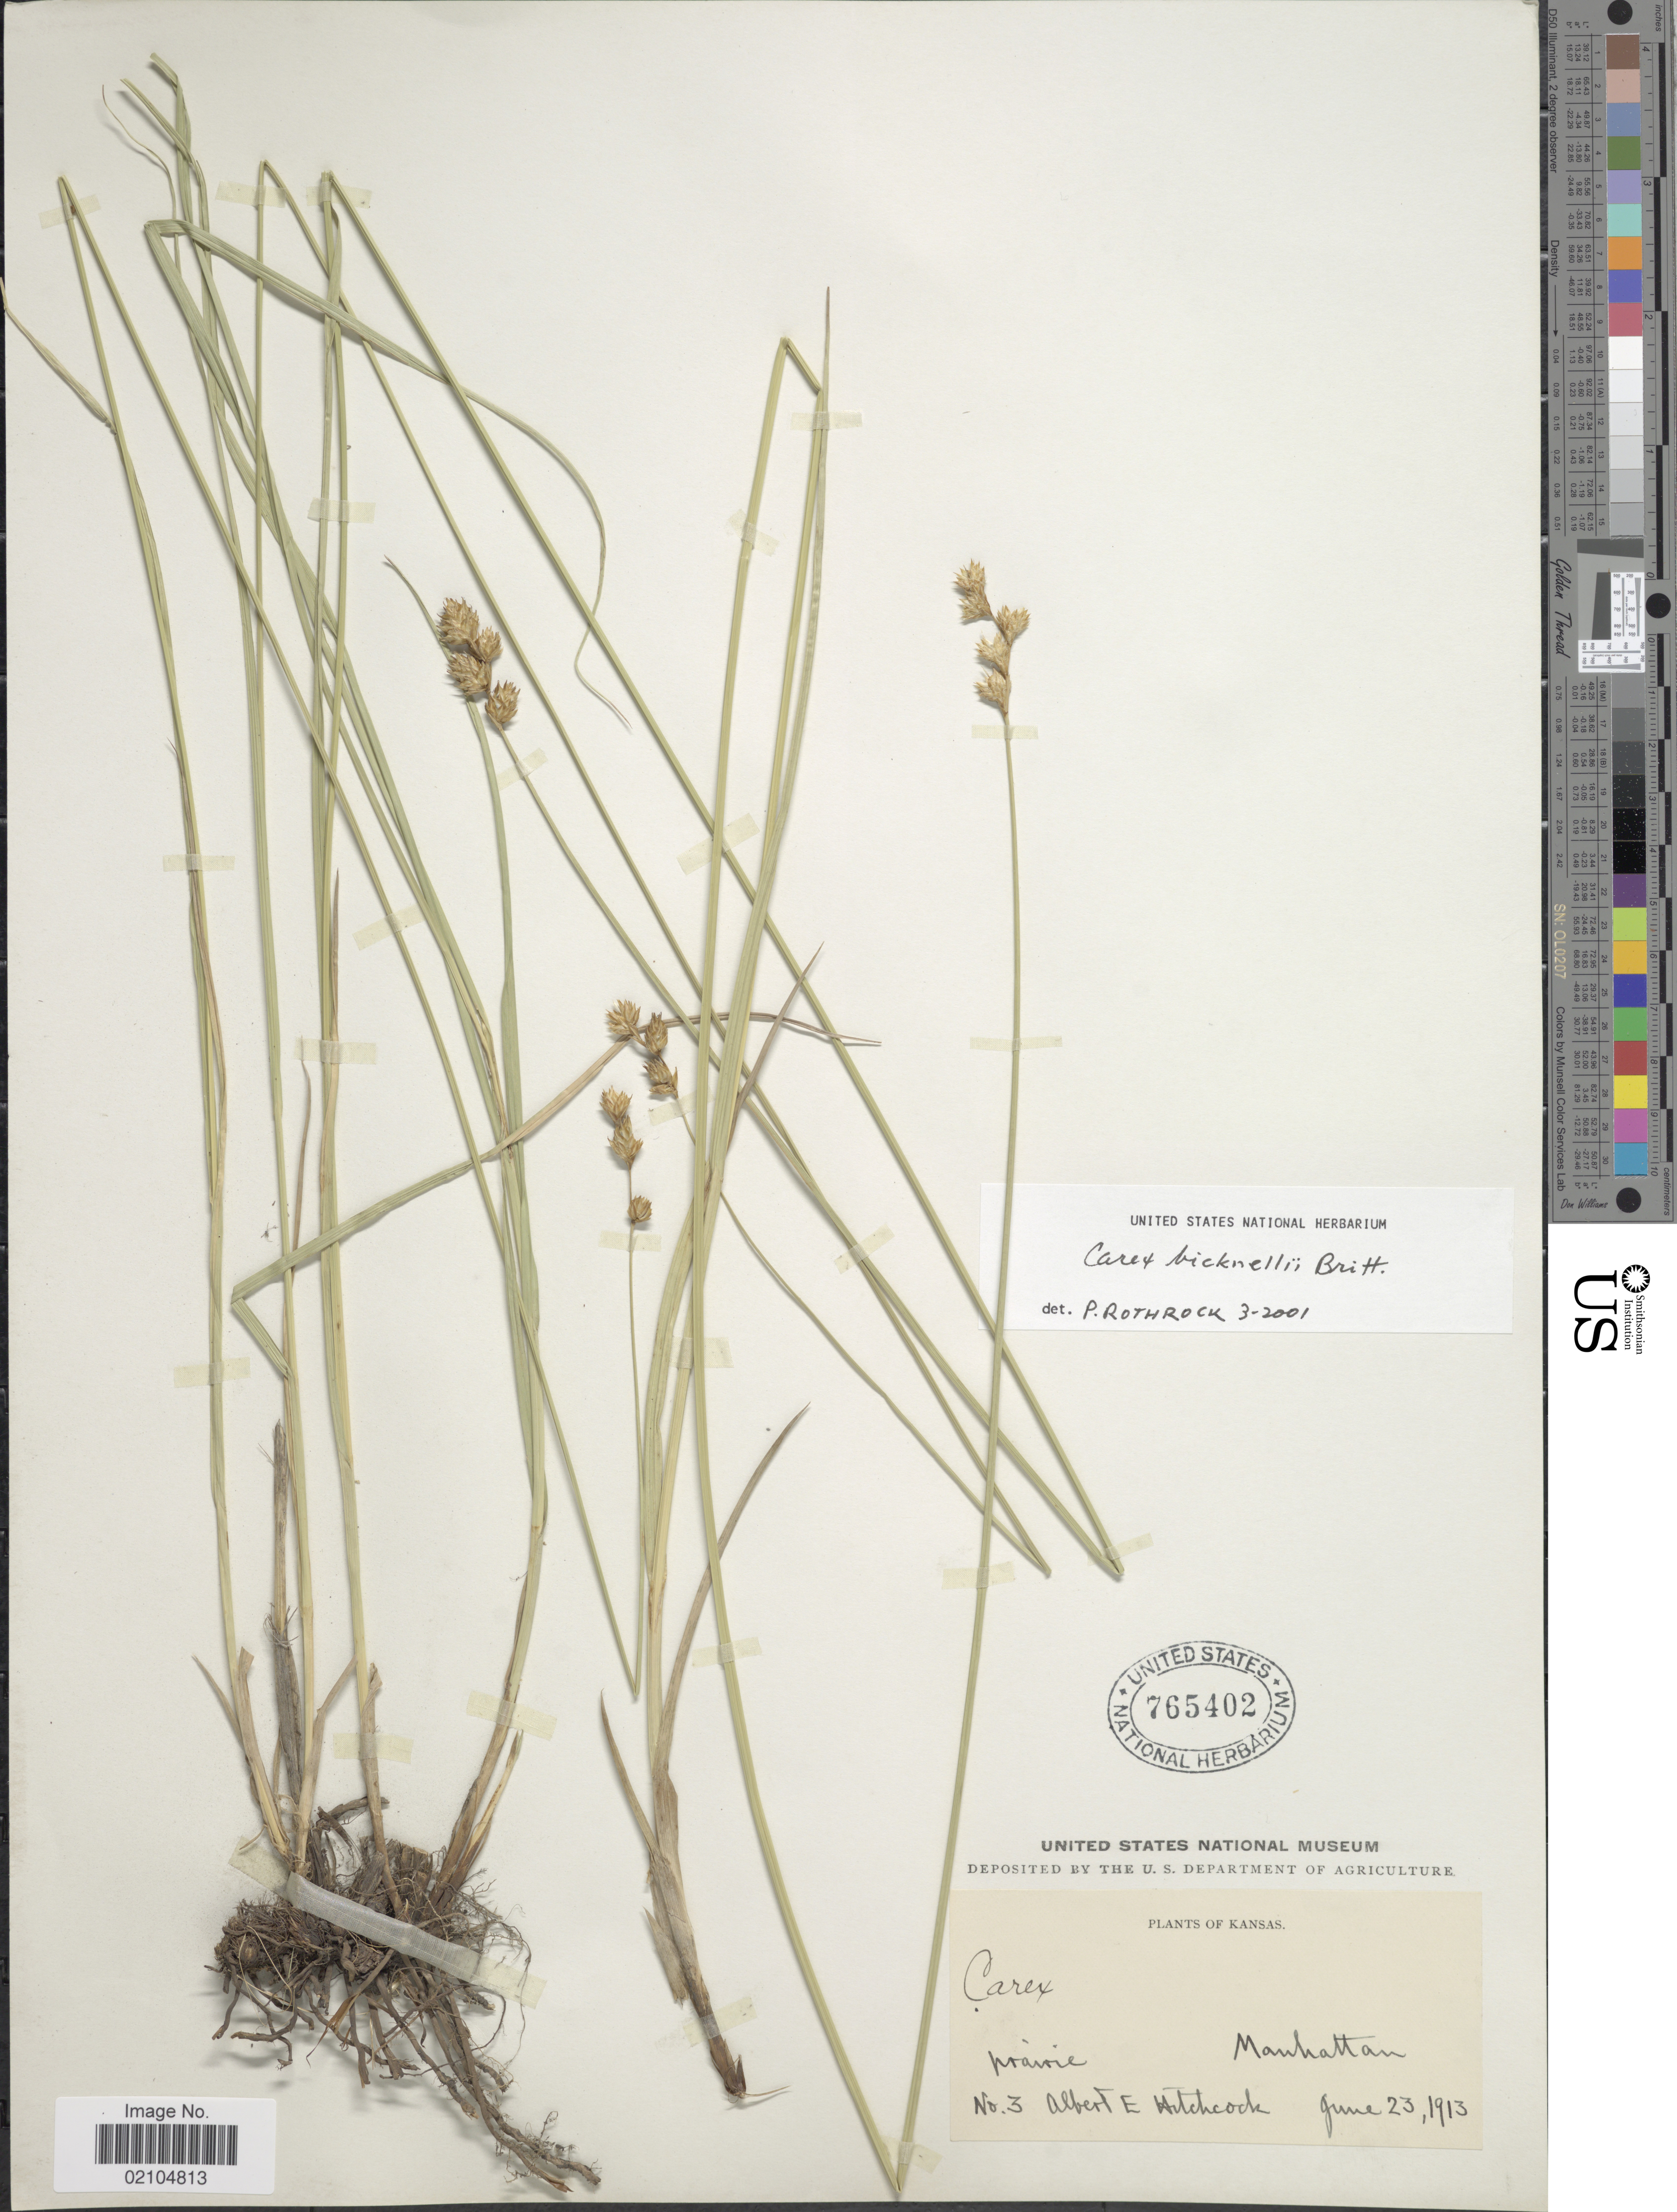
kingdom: Plantae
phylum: Tracheophyta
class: Liliopsida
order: Poales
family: Cyperaceae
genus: Carex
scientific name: Carex bicknellii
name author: Britton & A. Br.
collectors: A. Hitchcock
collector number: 3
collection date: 1913-06-23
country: United States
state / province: Kansas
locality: Prairie, Manhattan.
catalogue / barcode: US 765402